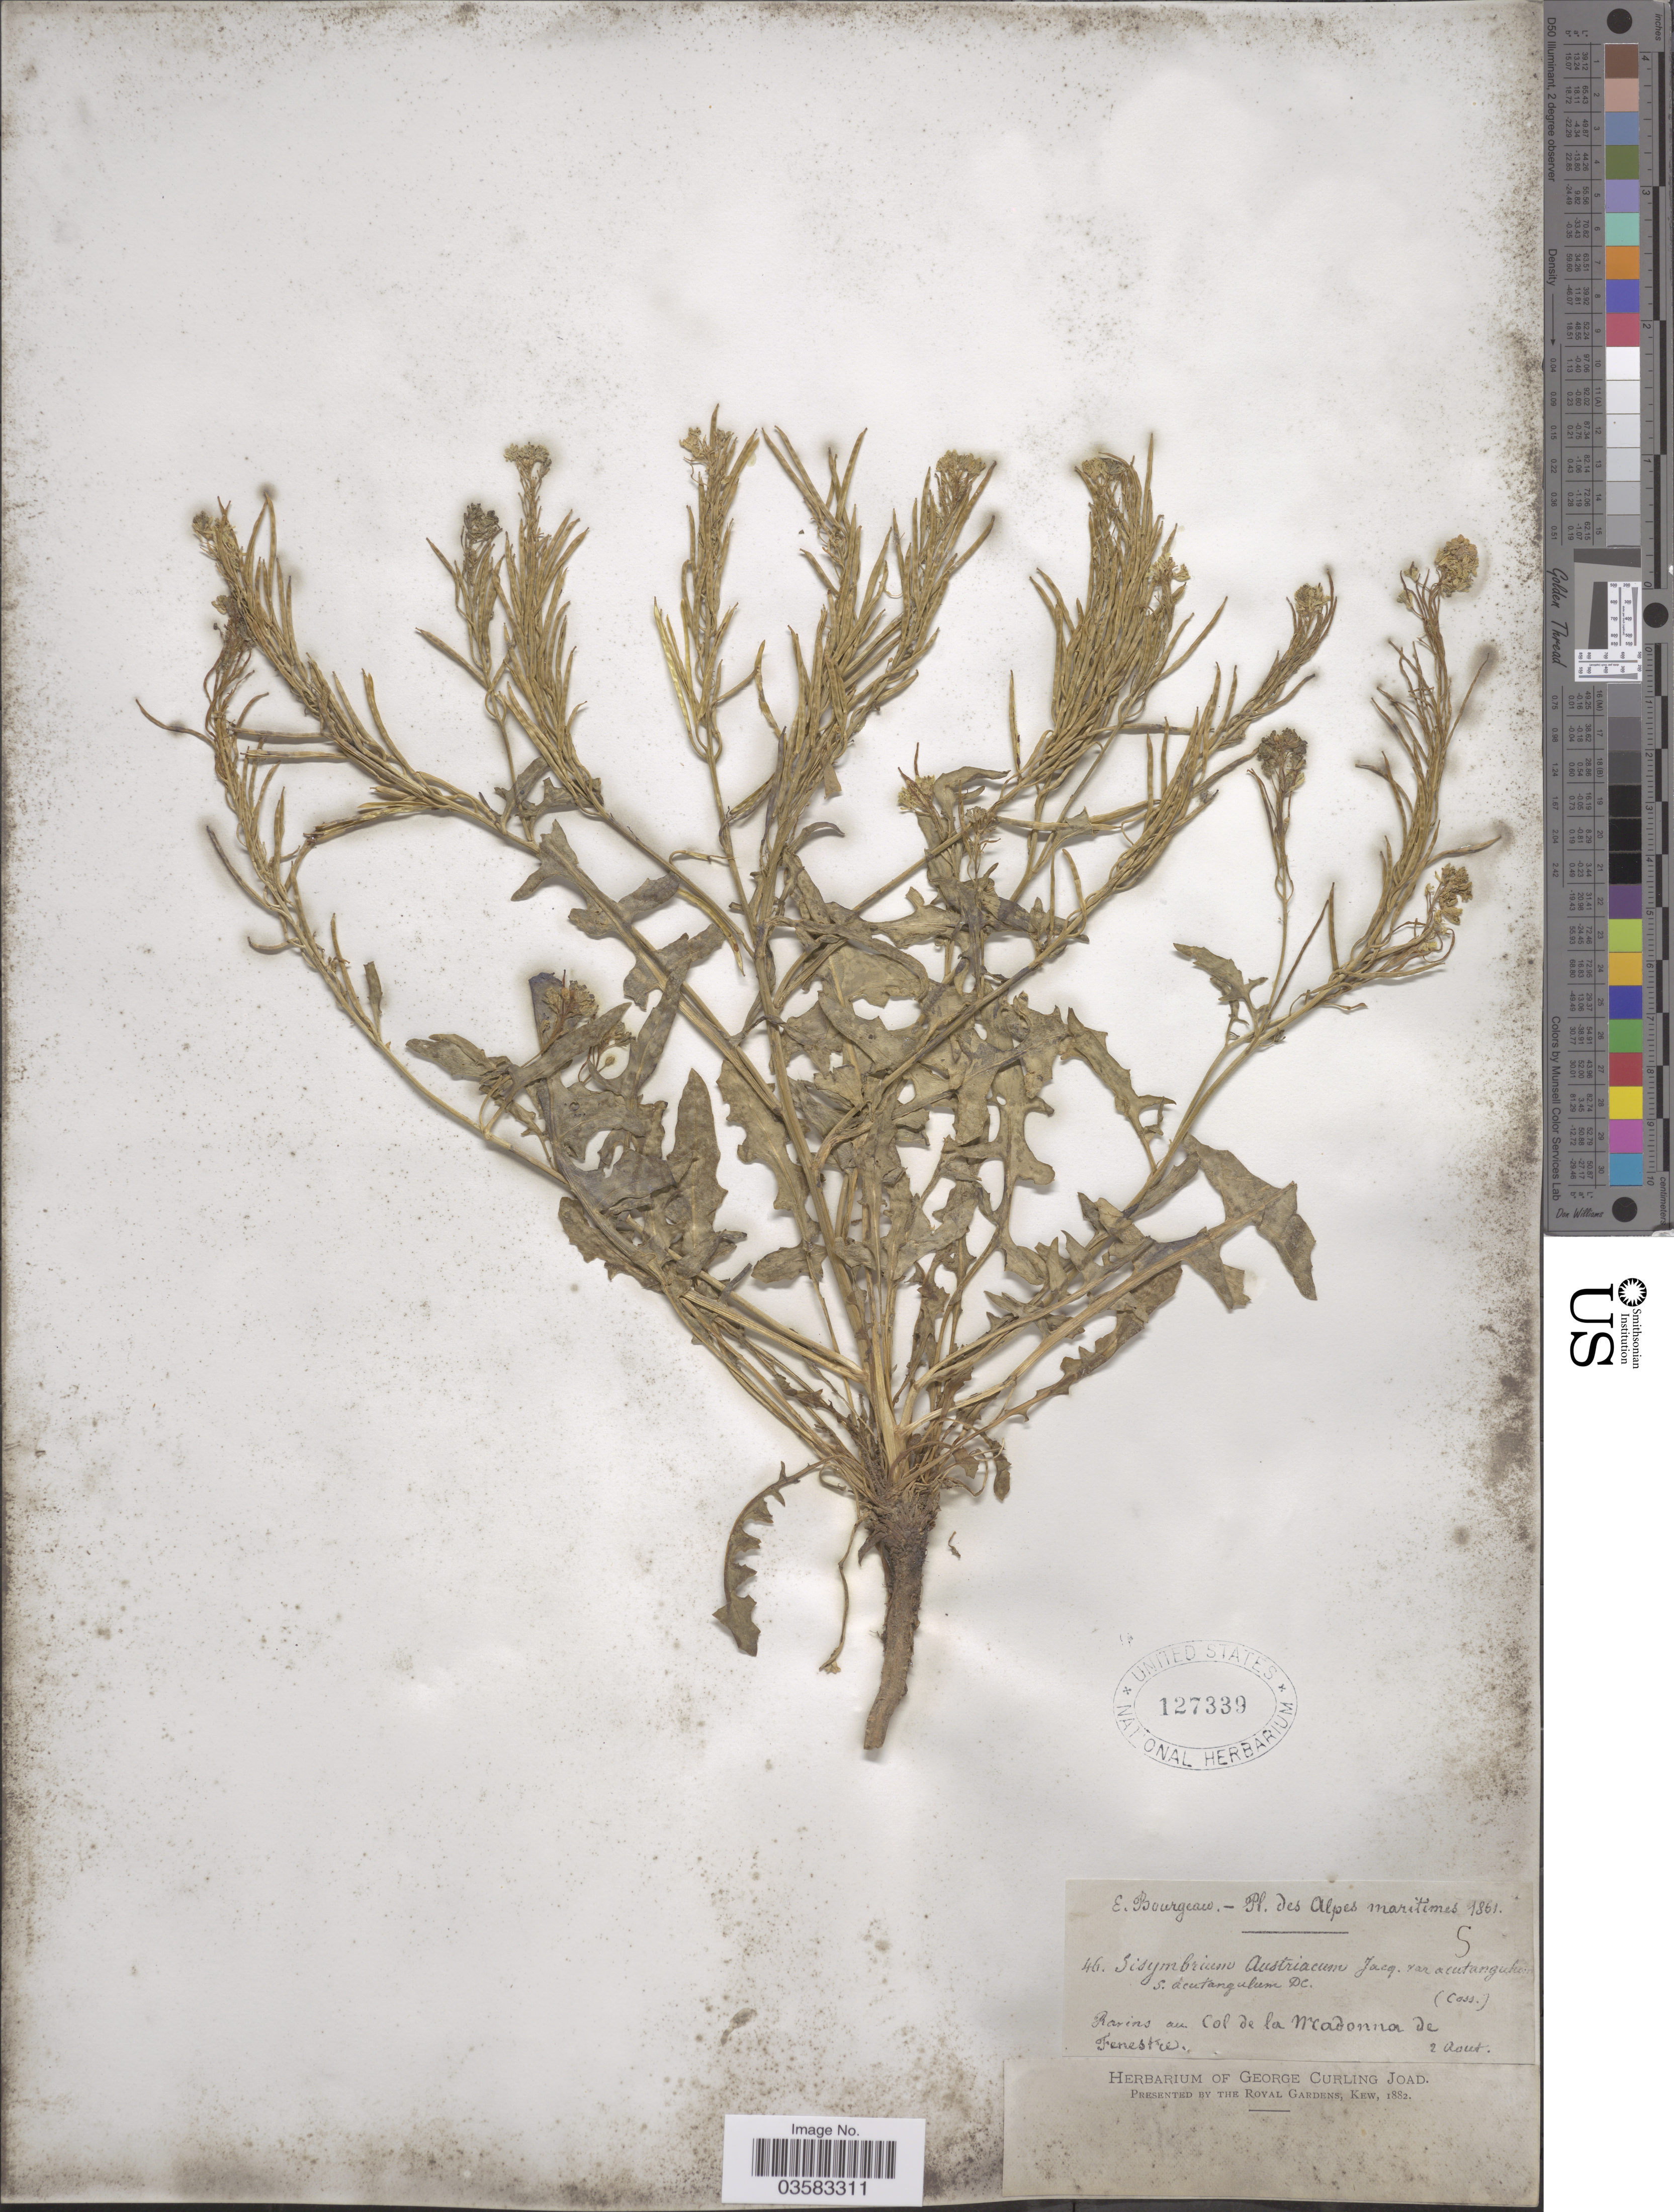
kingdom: Plantae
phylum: Tracheophyta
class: Magnoliopsida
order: Brassicales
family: Brassicaceae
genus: Sisymbrium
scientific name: Sisymbrium austriacum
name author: Jacq.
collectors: E. Bourgeau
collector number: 46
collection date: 1861-08-02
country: France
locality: Des Alpes Maritimes. Ravins au Col de Madonna de Fenestre.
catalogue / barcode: US 127339